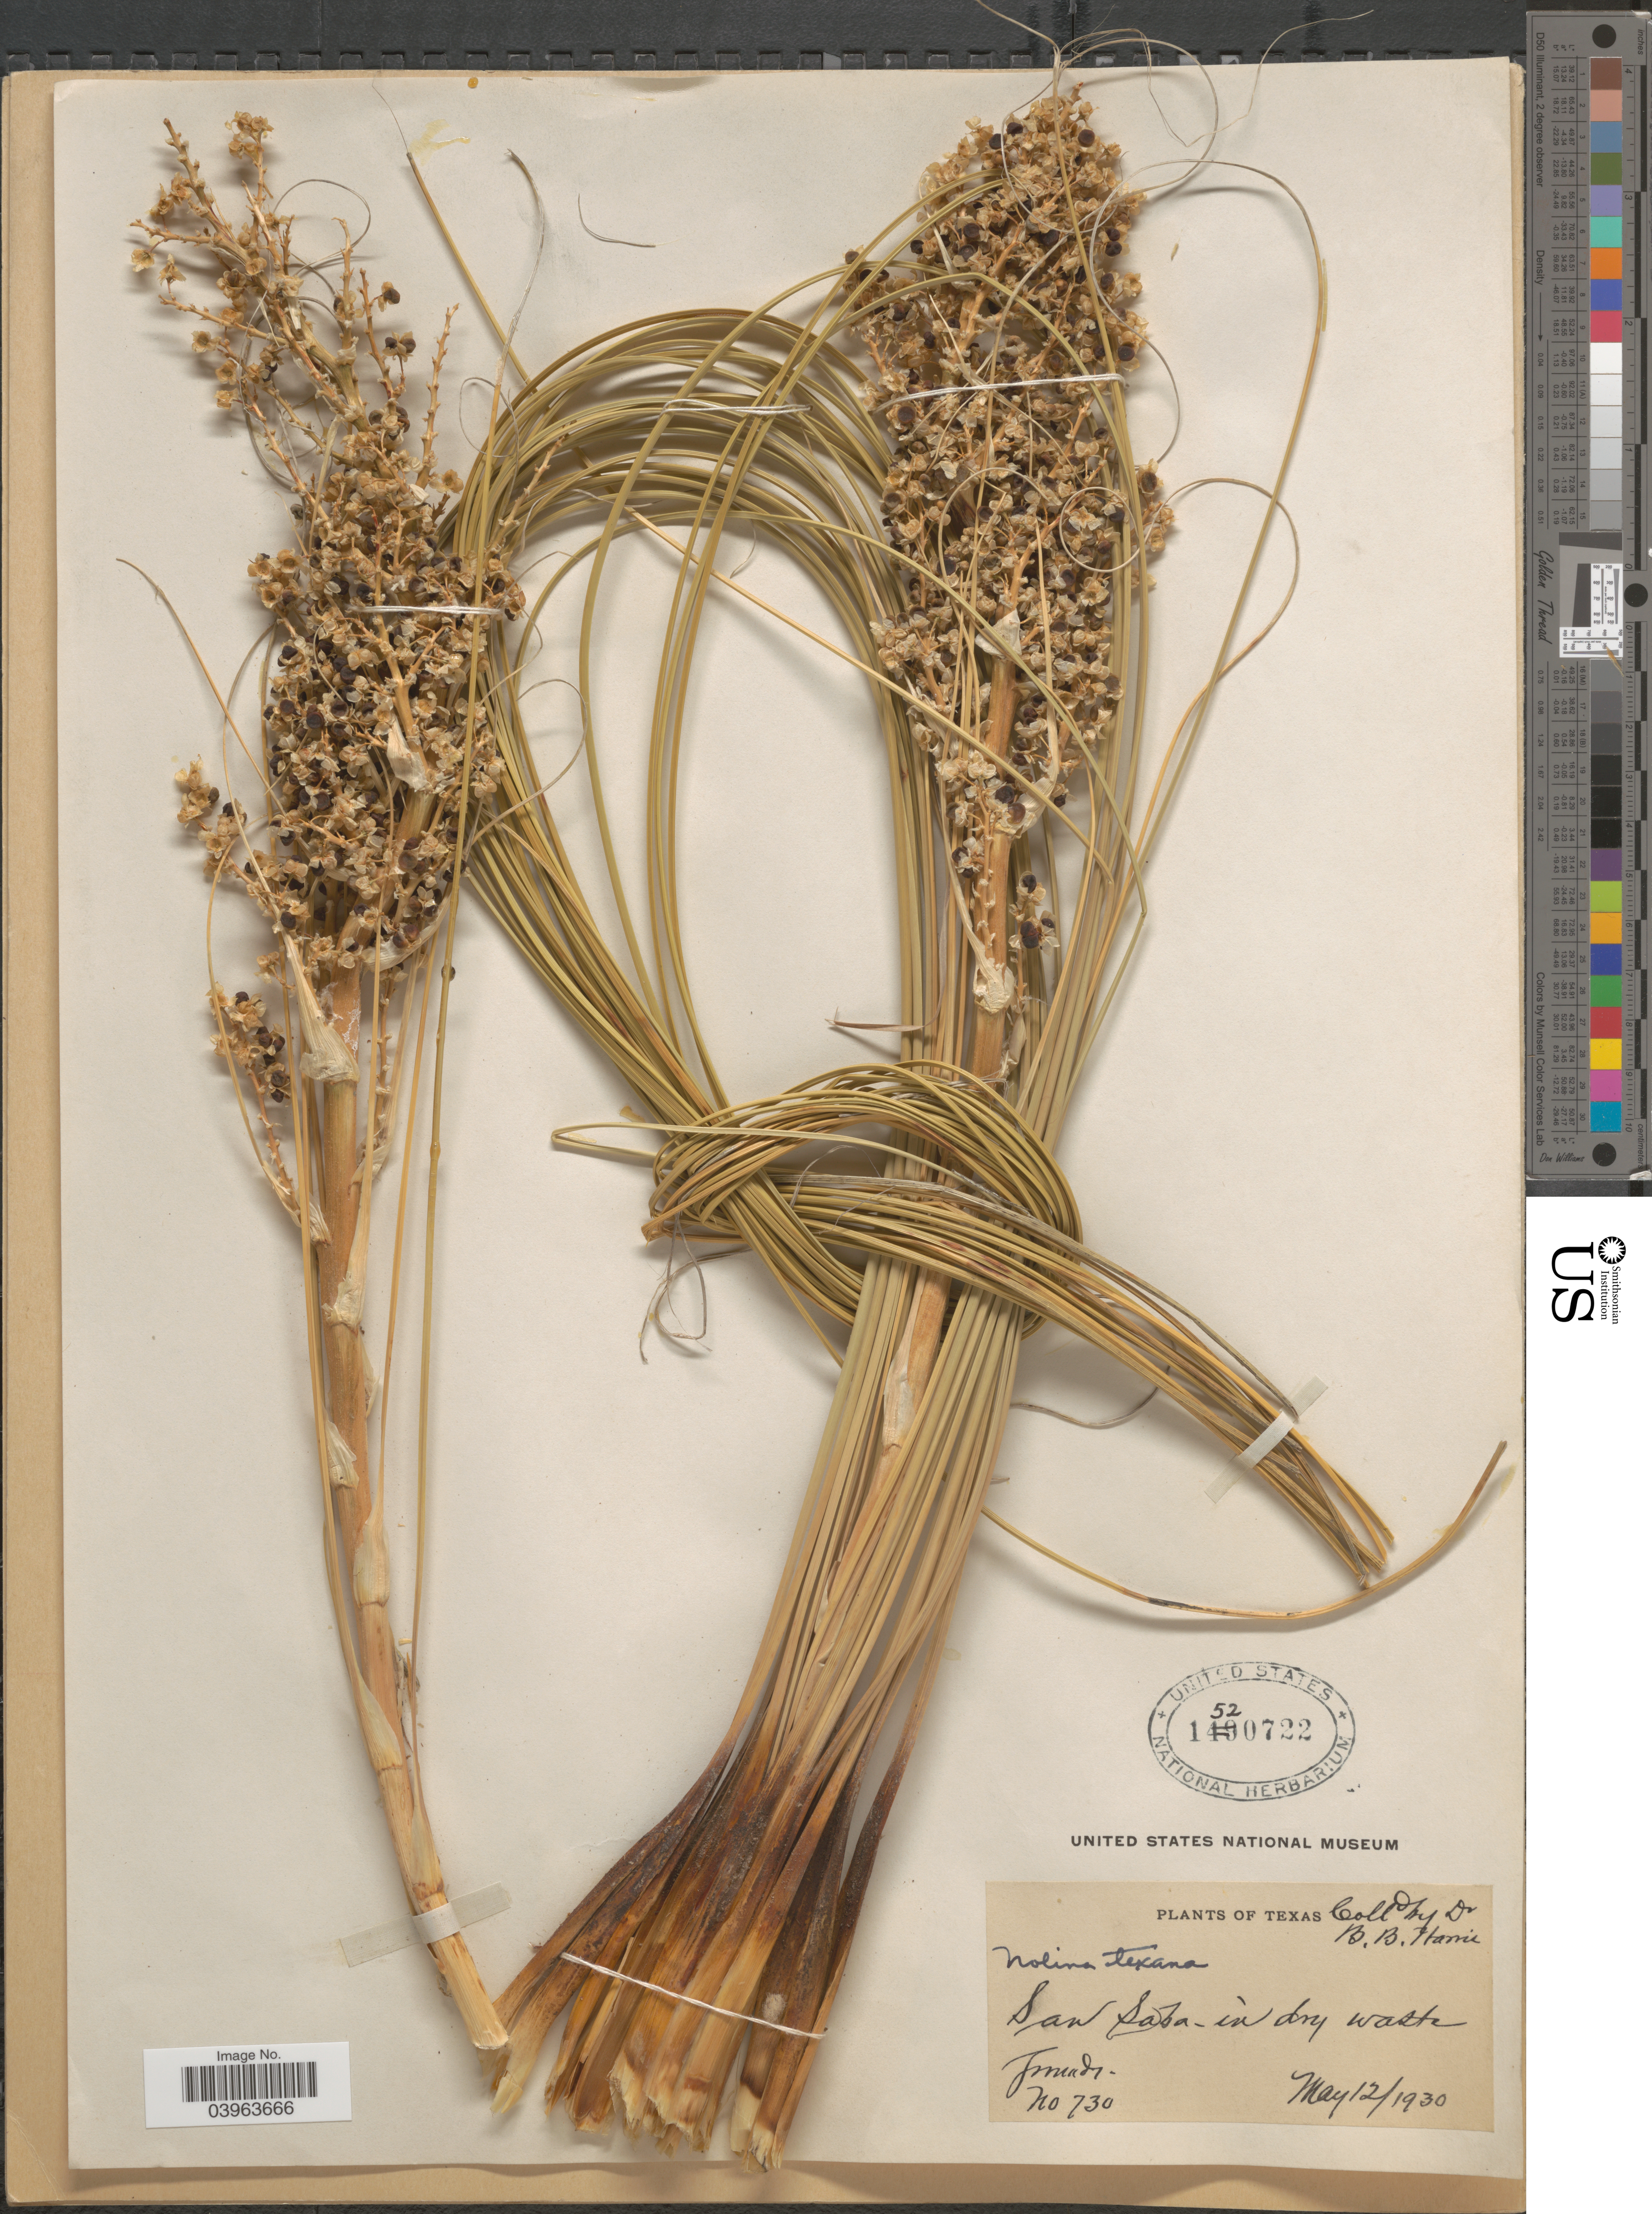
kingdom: Plantae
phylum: Tracheophyta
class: Liliopsida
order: Asparagales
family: Asparagaceae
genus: Nolina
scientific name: Nolina texana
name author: S. Watson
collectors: B. B. Harris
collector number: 730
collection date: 1930-05-12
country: United States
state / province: Texas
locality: San Saba-in dry waste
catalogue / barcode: US 1520722